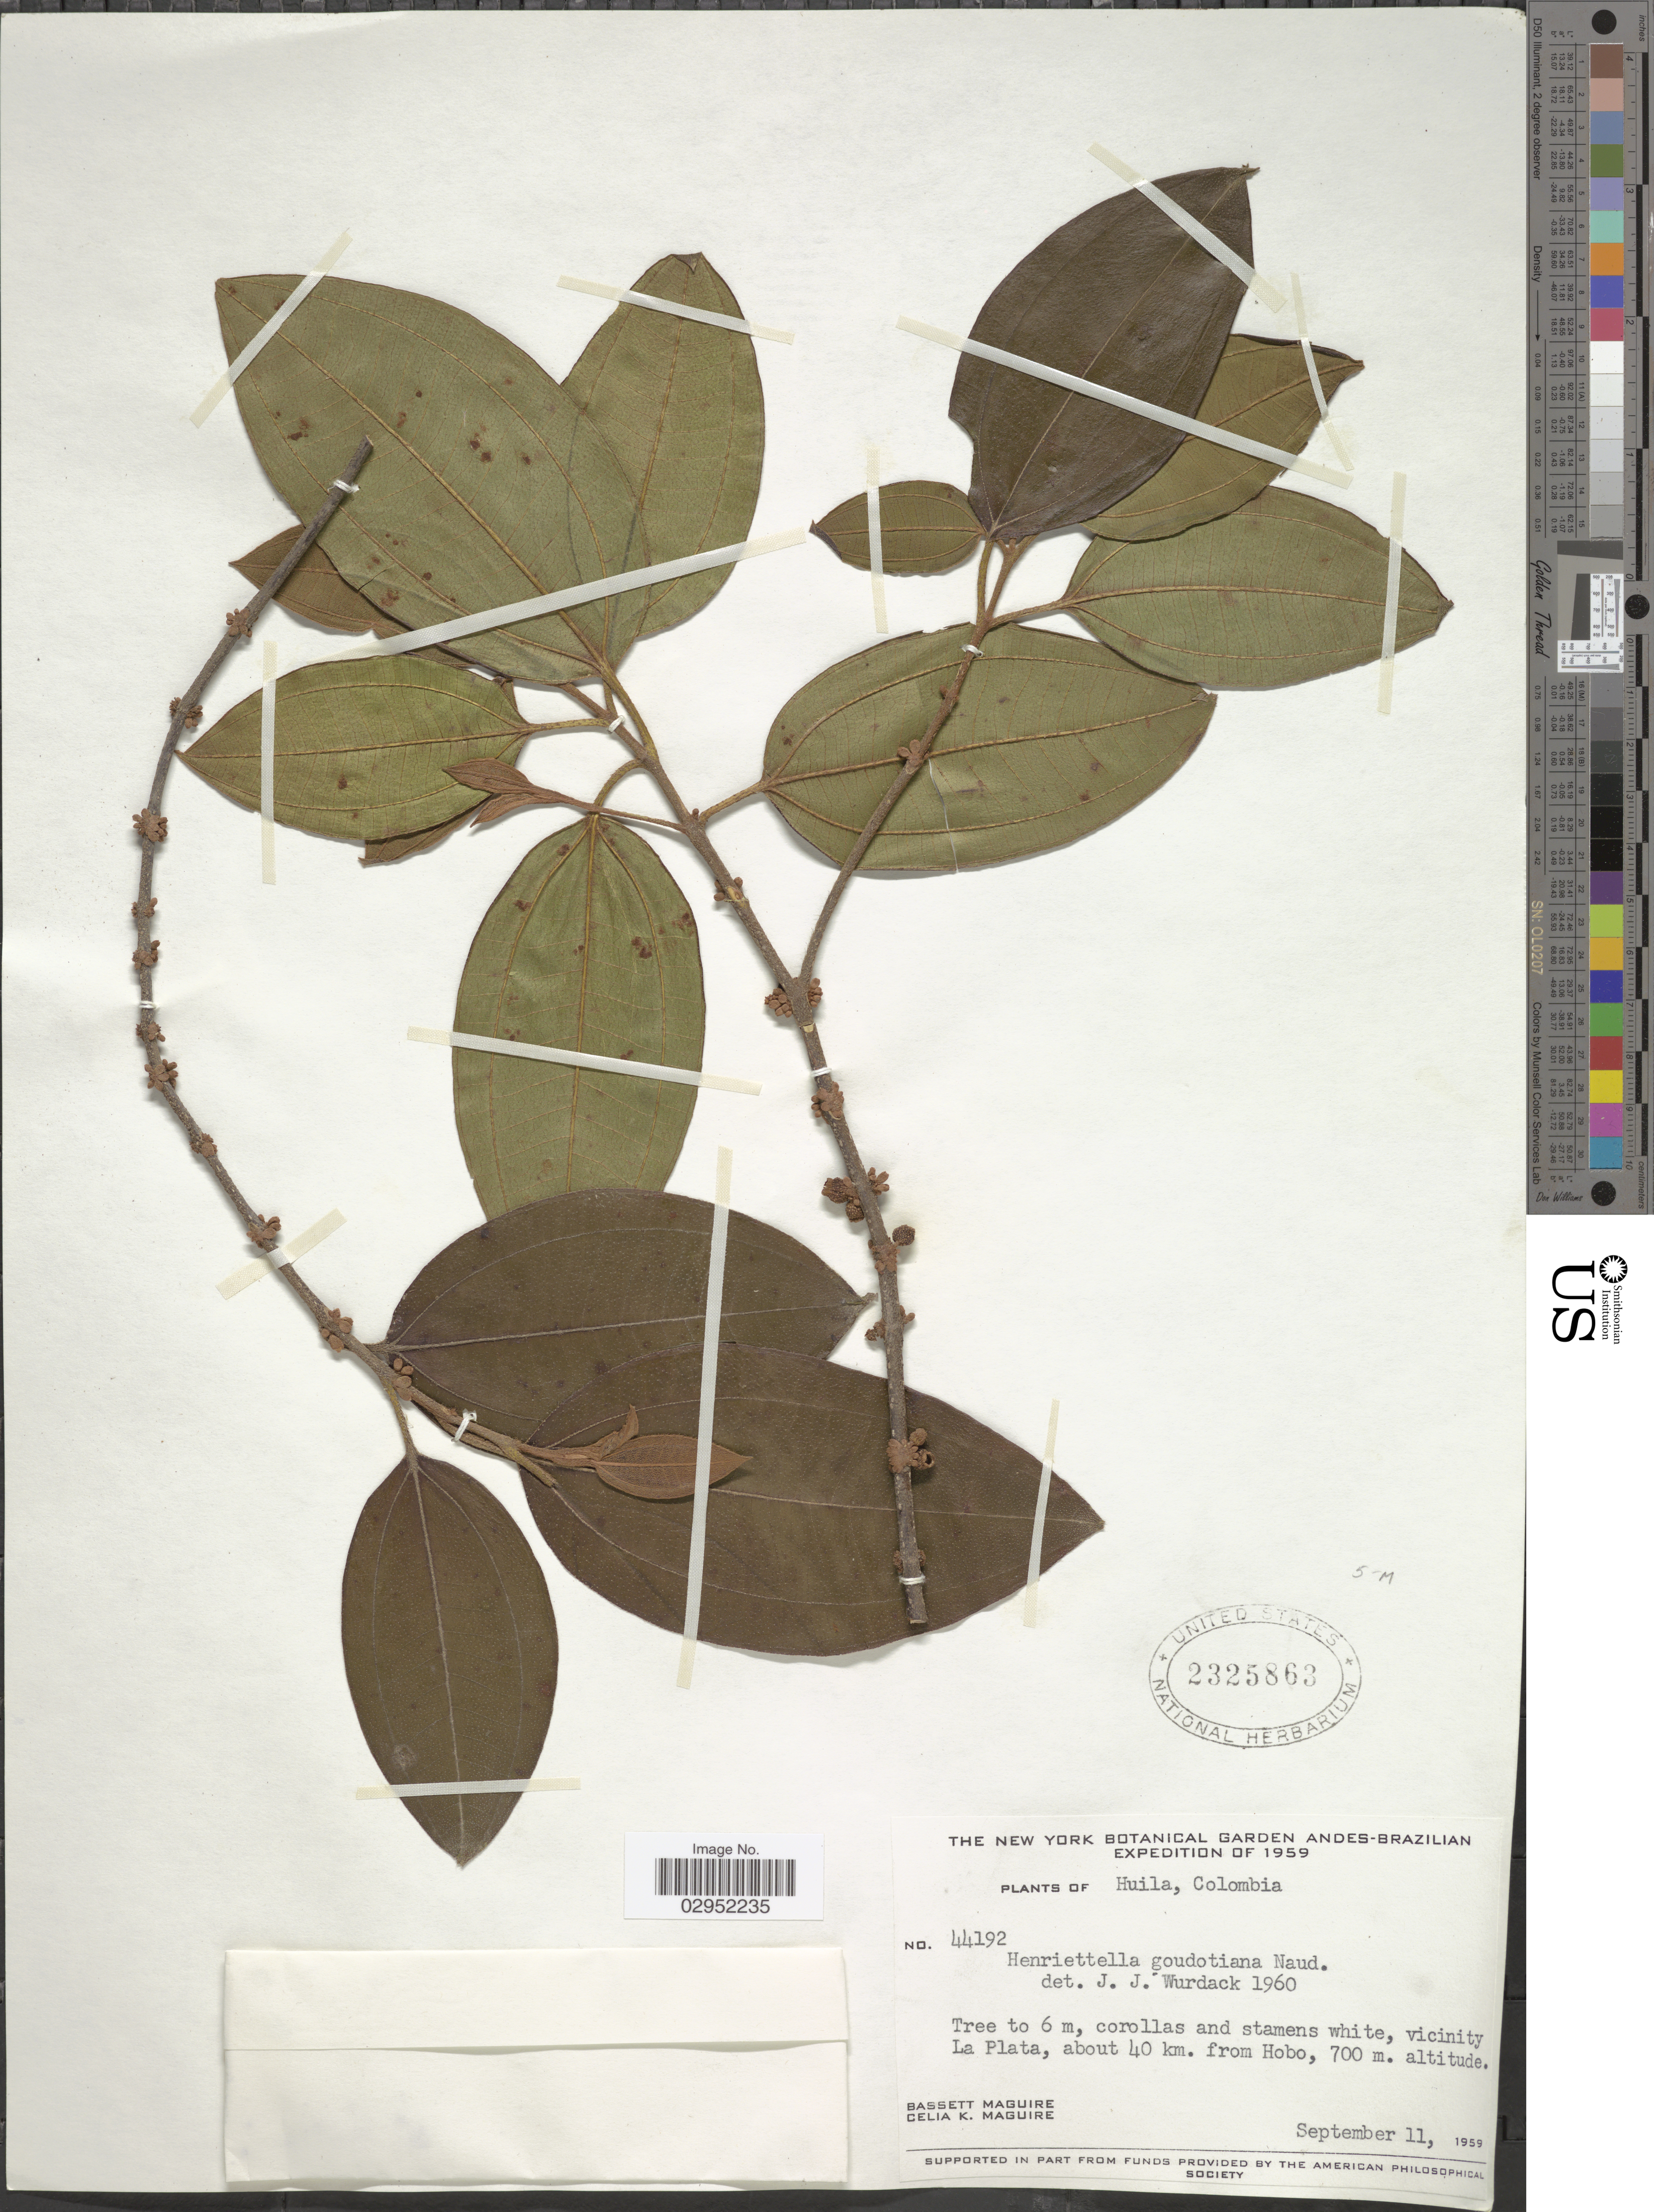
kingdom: Plantae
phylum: Tracheophyta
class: Magnoliopsida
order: Myrtales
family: Melastomataceae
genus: Henriettea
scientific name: Henriettea goudotiana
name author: (Naudin) Penneys et al.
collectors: B. Maguire & C. K. Maguire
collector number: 44192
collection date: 1959-09-11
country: Colombia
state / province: Huila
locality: Andes. Vicinity La Plata. about 40 km. from Hobo.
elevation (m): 700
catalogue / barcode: US 2325863